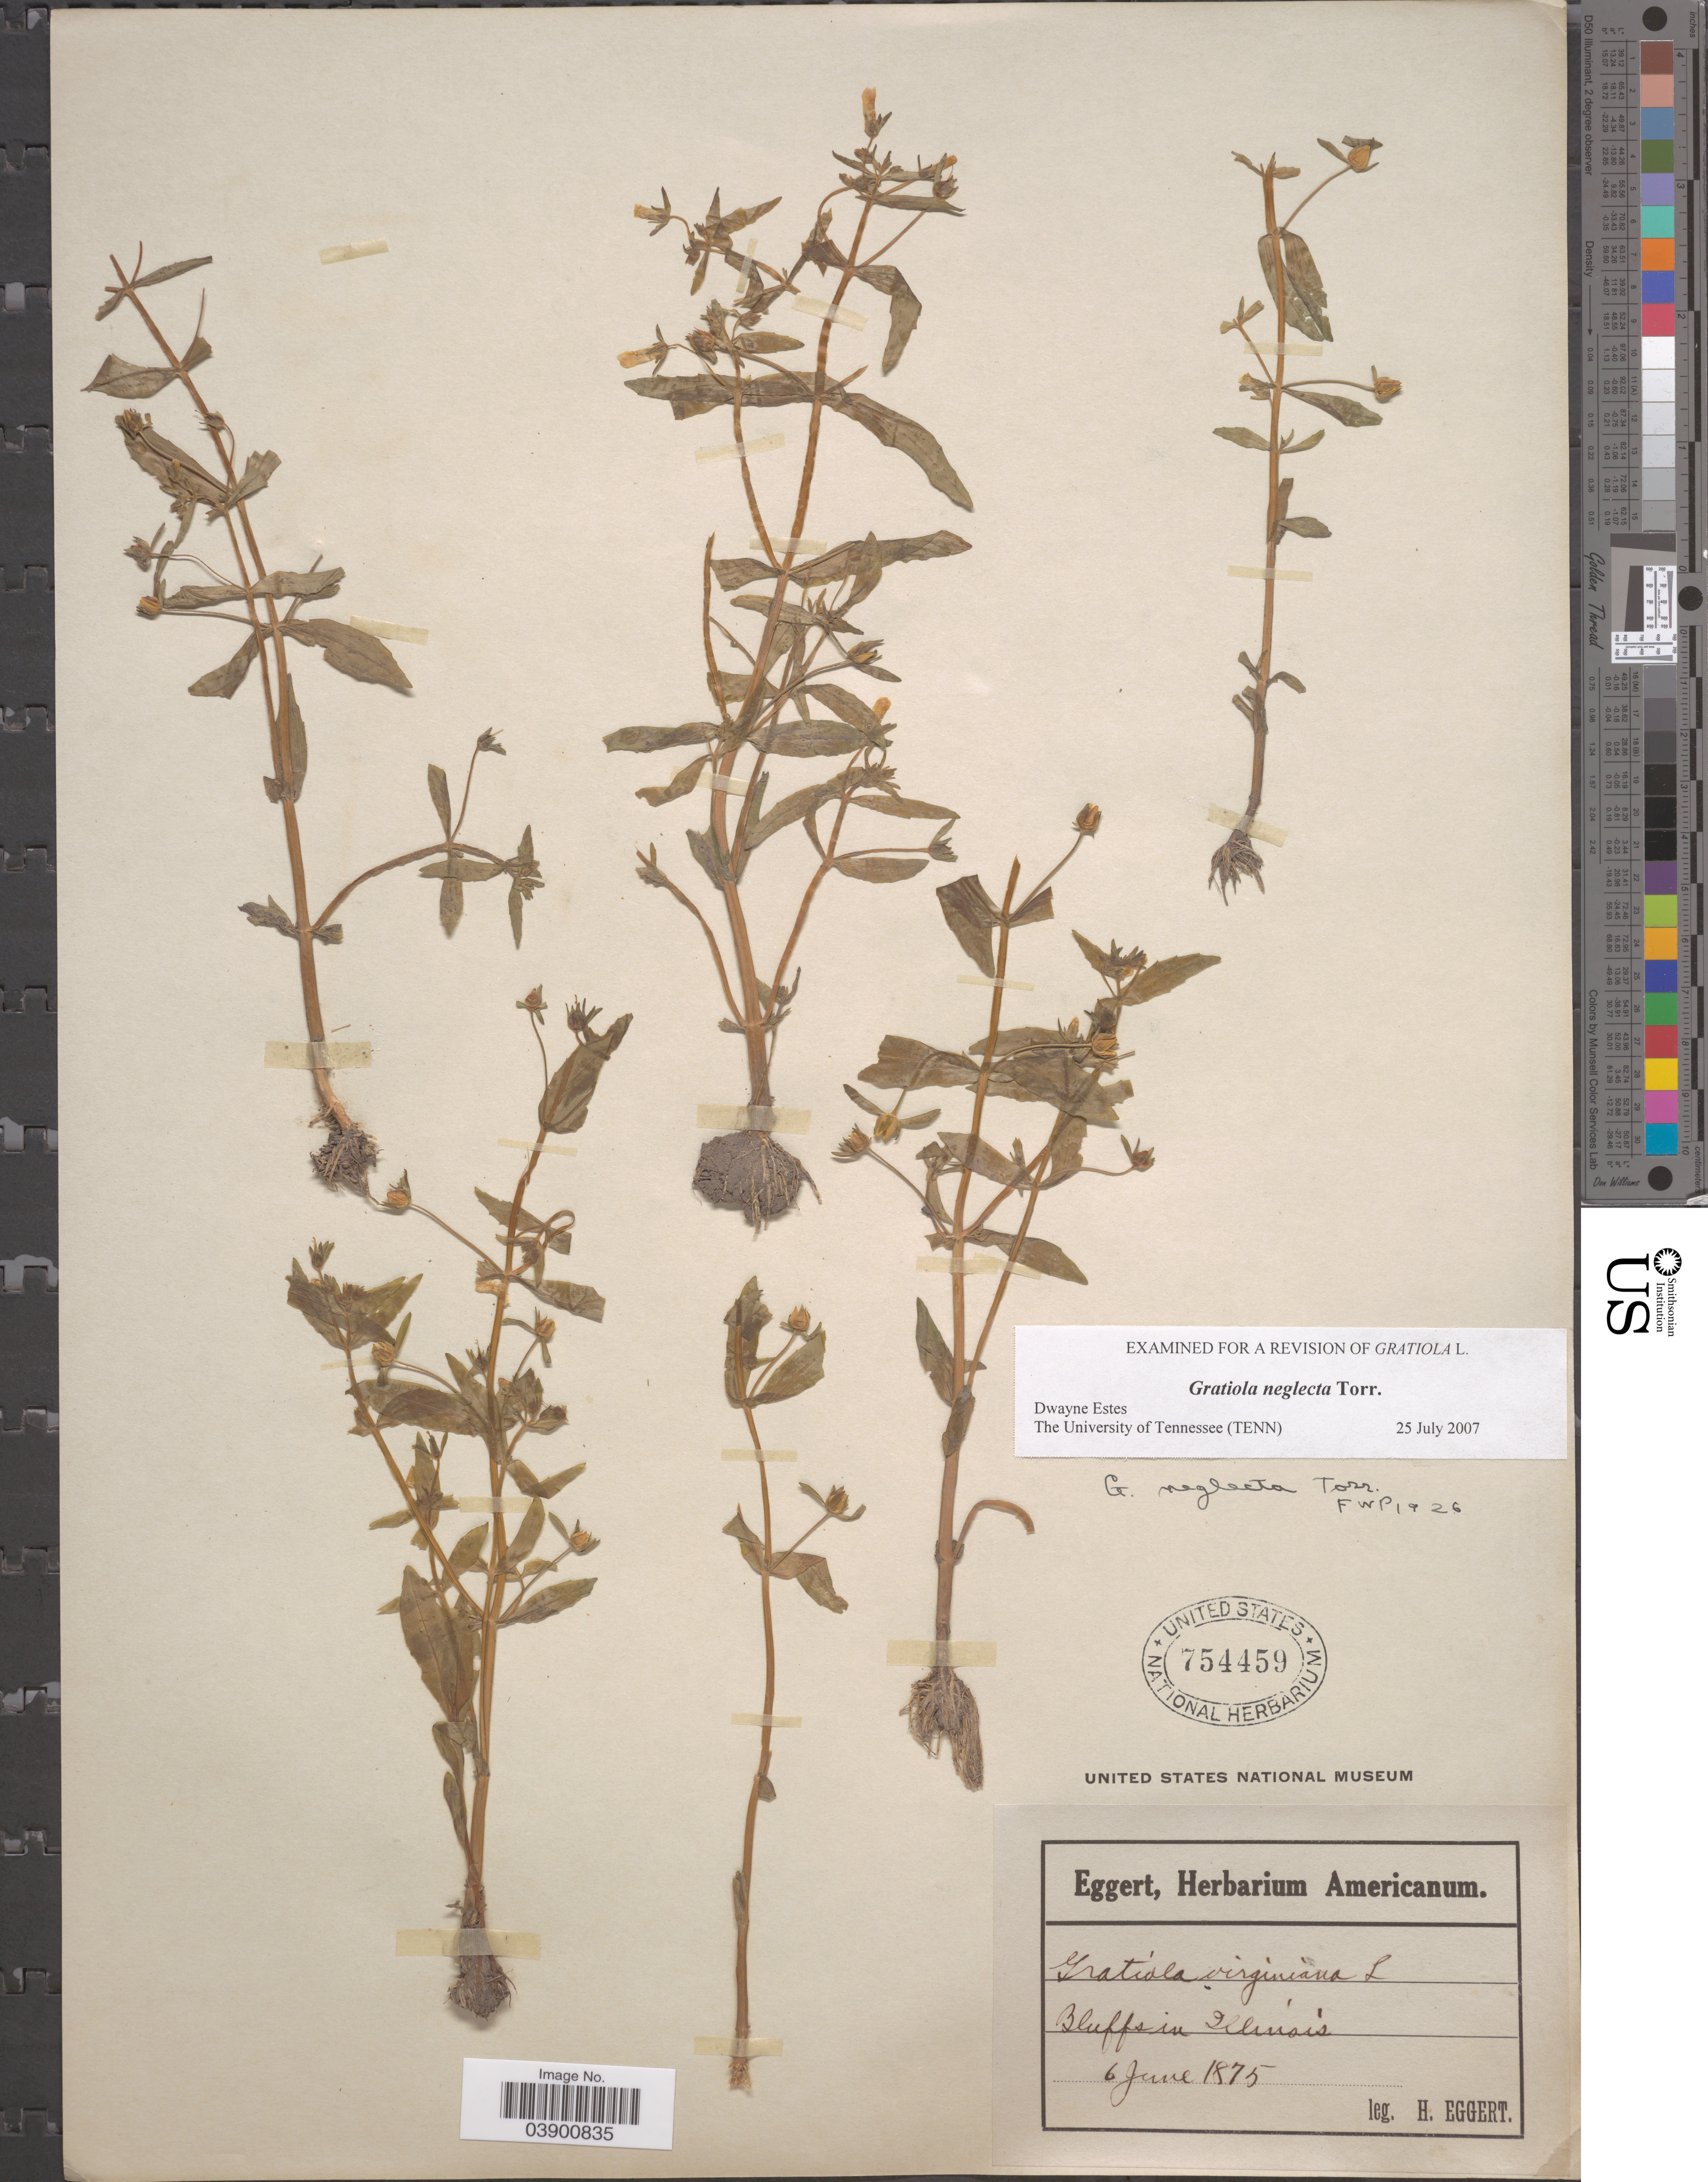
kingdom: Plantae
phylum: Tracheophyta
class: Magnoliopsida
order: Lamiales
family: Plantaginaceae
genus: Gratiola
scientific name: Gratiola neglecta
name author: Torr.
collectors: H. Eggert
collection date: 1875-06-06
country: United States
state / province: Illinois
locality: Bluffs in Illinois.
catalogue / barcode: US 754459